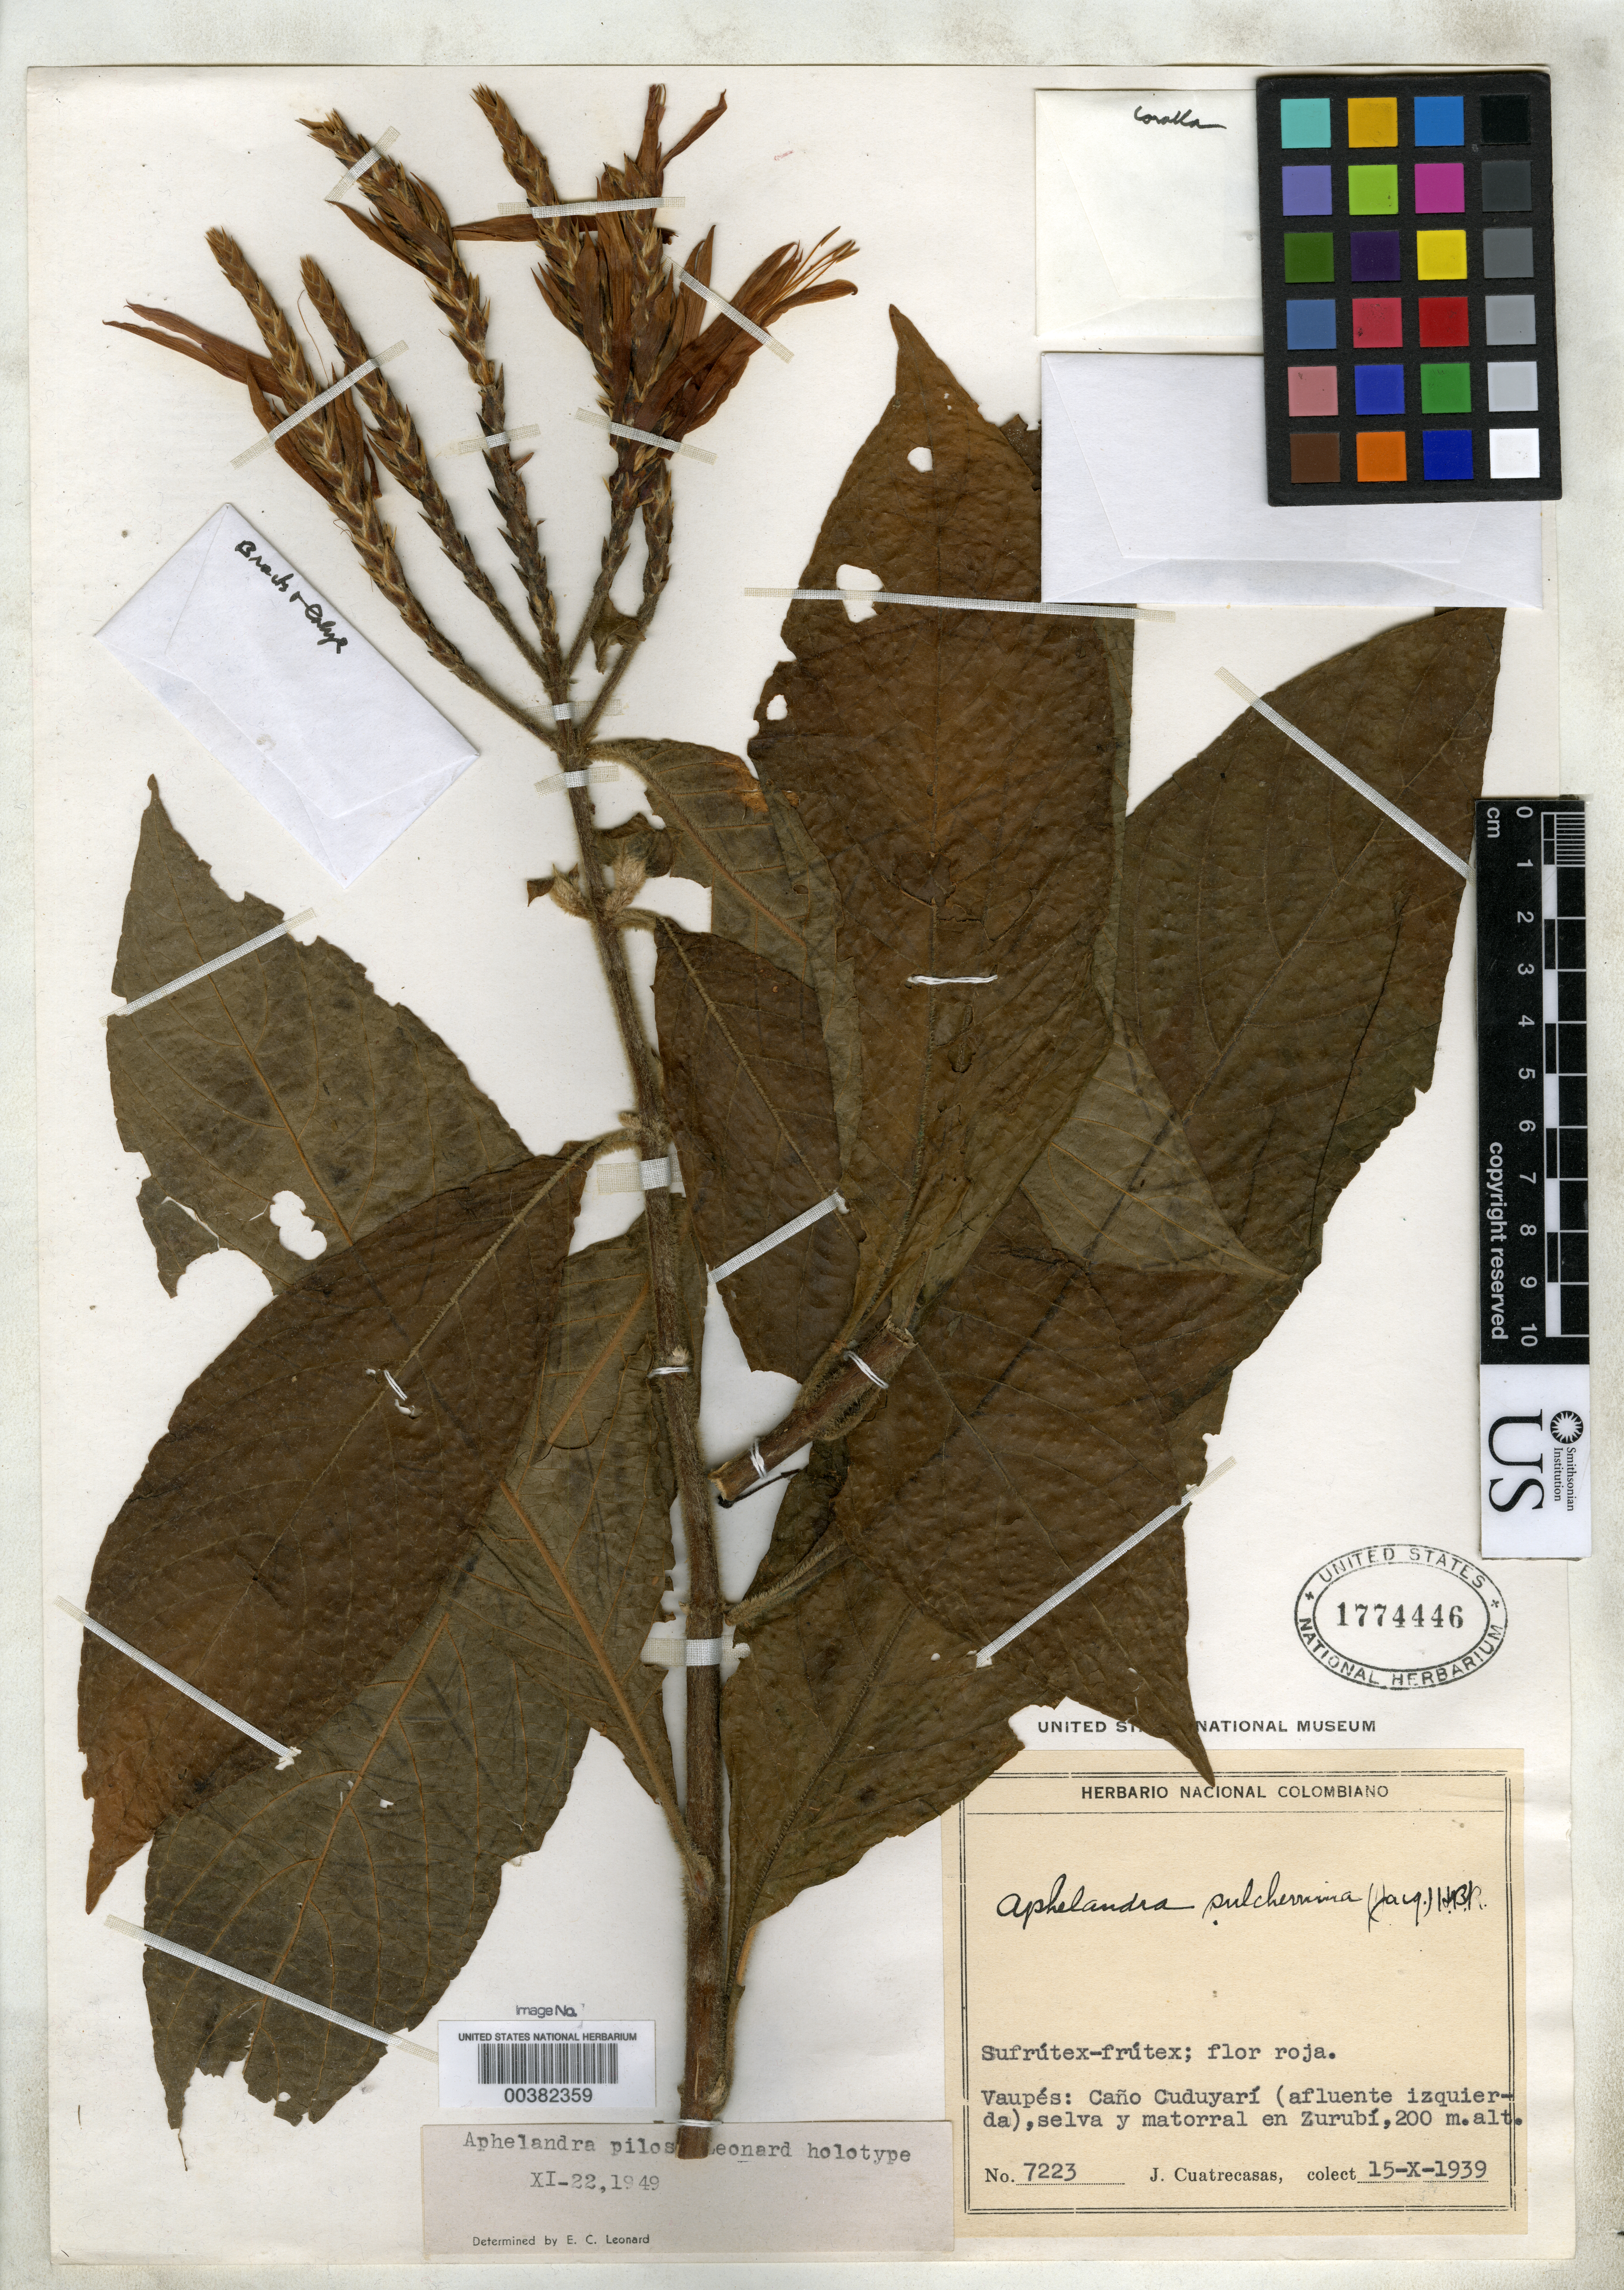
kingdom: Plantae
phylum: Tracheophyta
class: Magnoliopsida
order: Lamiales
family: Acanthaceae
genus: Aphelandra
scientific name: Aphelandra pilosa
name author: Leonard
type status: Holotype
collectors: J. Cuatrecasas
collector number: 7223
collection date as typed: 15 Oct 1939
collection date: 1939-10-15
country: Colombia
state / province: Vaupés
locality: Zurubi, Canyon Cuduyari.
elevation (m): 200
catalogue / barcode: US 1774446